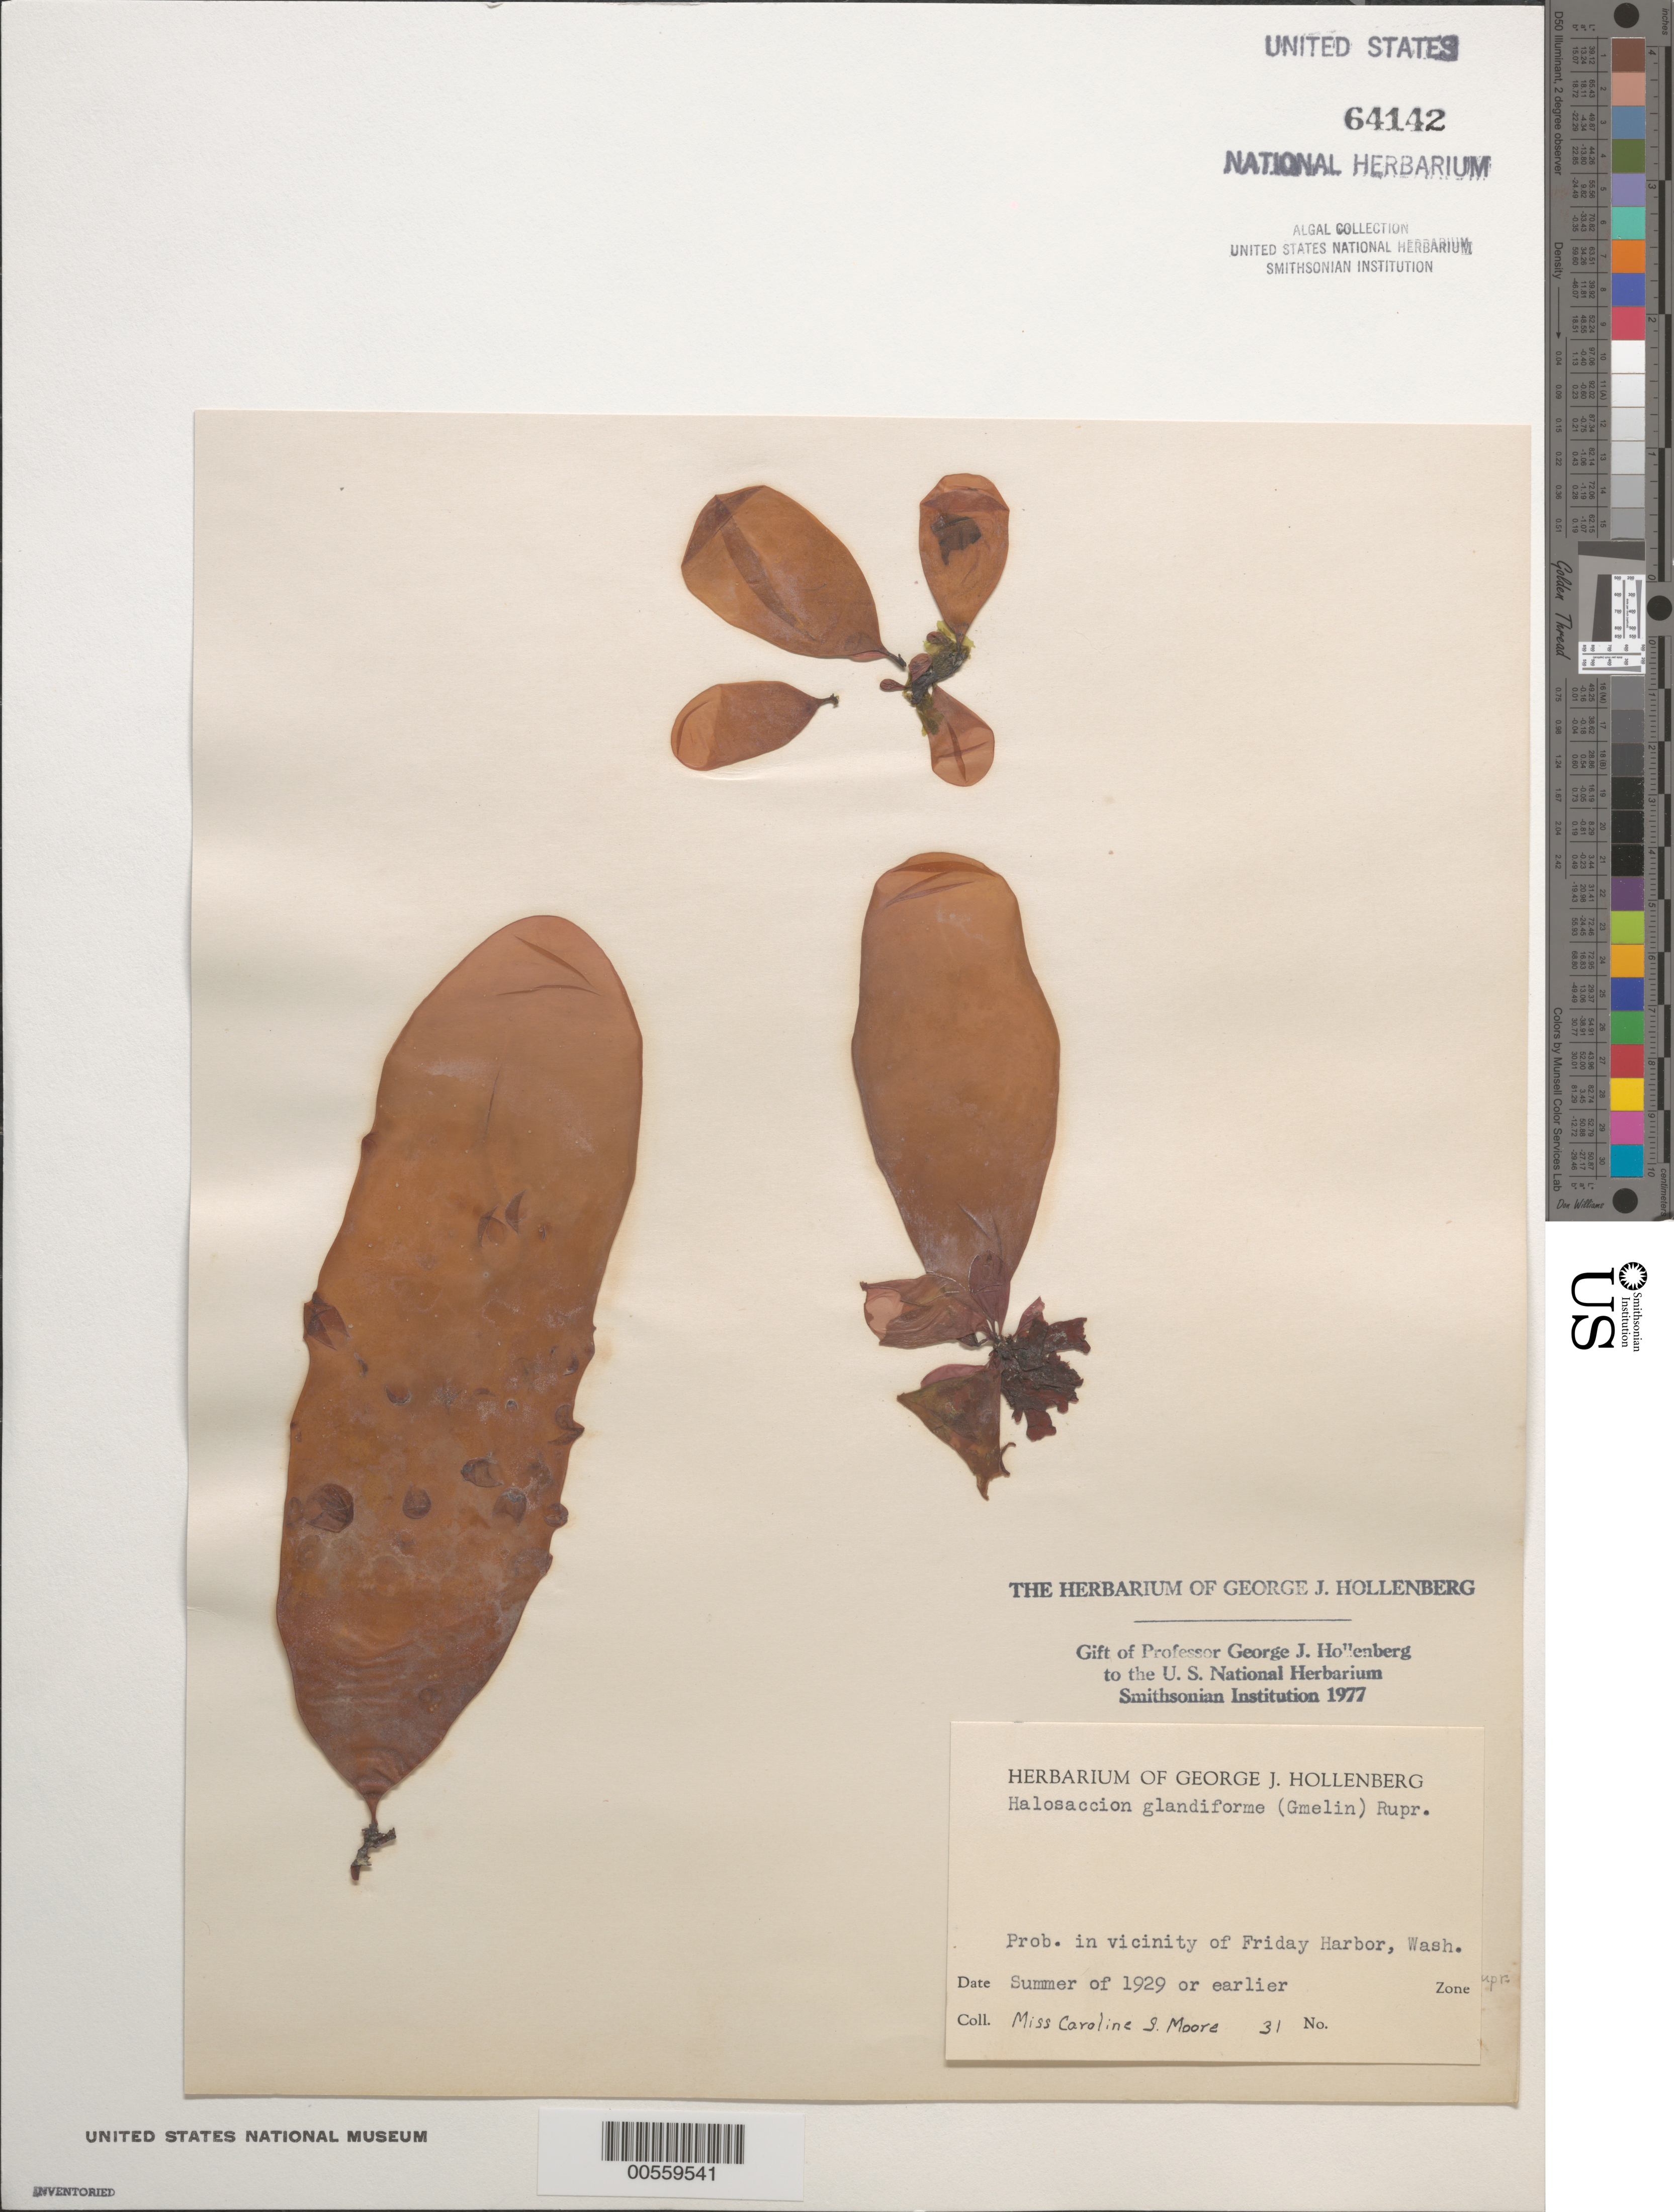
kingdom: Plantae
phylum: Rhodophyta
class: Florideophyceae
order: Palmariales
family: Palmariaceae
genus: Halosaccion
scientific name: Halosaccion glandiforme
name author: (S.G. Gmel.) Rupr.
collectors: C. Moore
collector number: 31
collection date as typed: Sum 1929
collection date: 1929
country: United States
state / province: Washington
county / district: San Juan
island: San Juan Island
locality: Probably Friday Harbor area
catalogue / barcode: US 64142